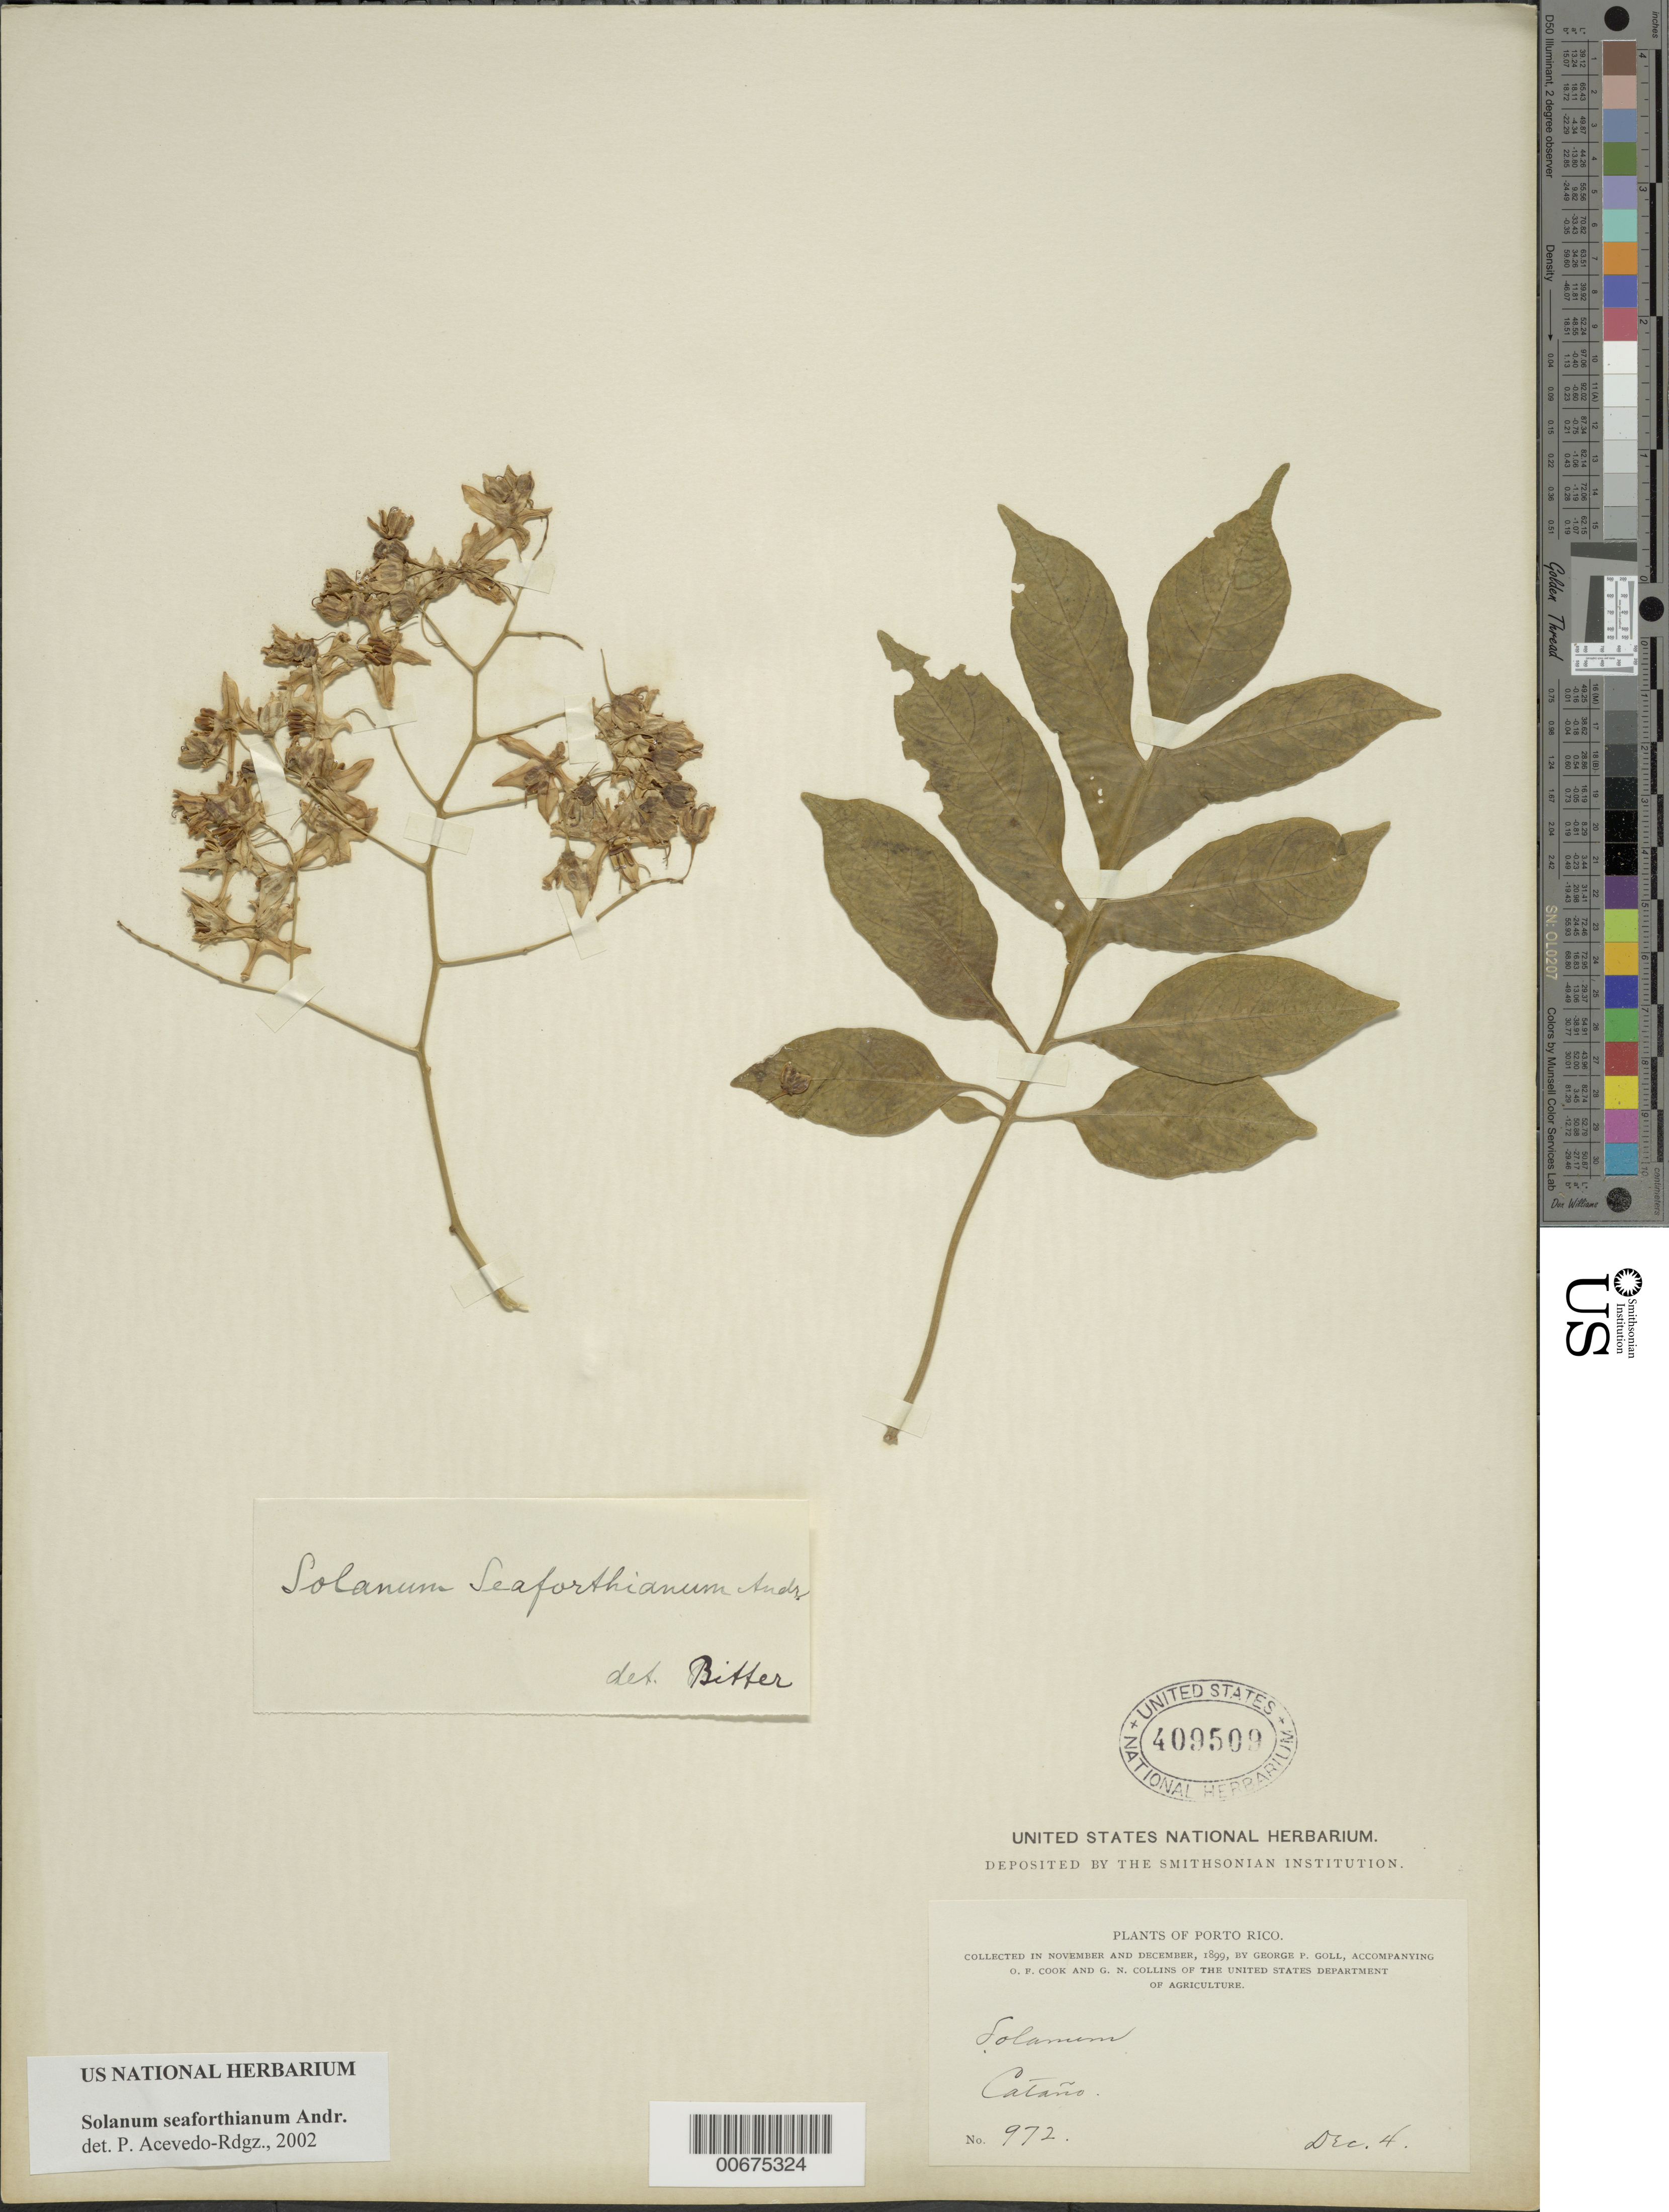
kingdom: Plantae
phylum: Tracheophyta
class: Magnoliopsida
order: Solanales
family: Solanaceae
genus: Solanum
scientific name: Solanum seaforthianum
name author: Andrews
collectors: G. P. Goll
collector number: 972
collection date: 1899-12-04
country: Puerto Rico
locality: Porto Rico, Cataño.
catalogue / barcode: US 409509